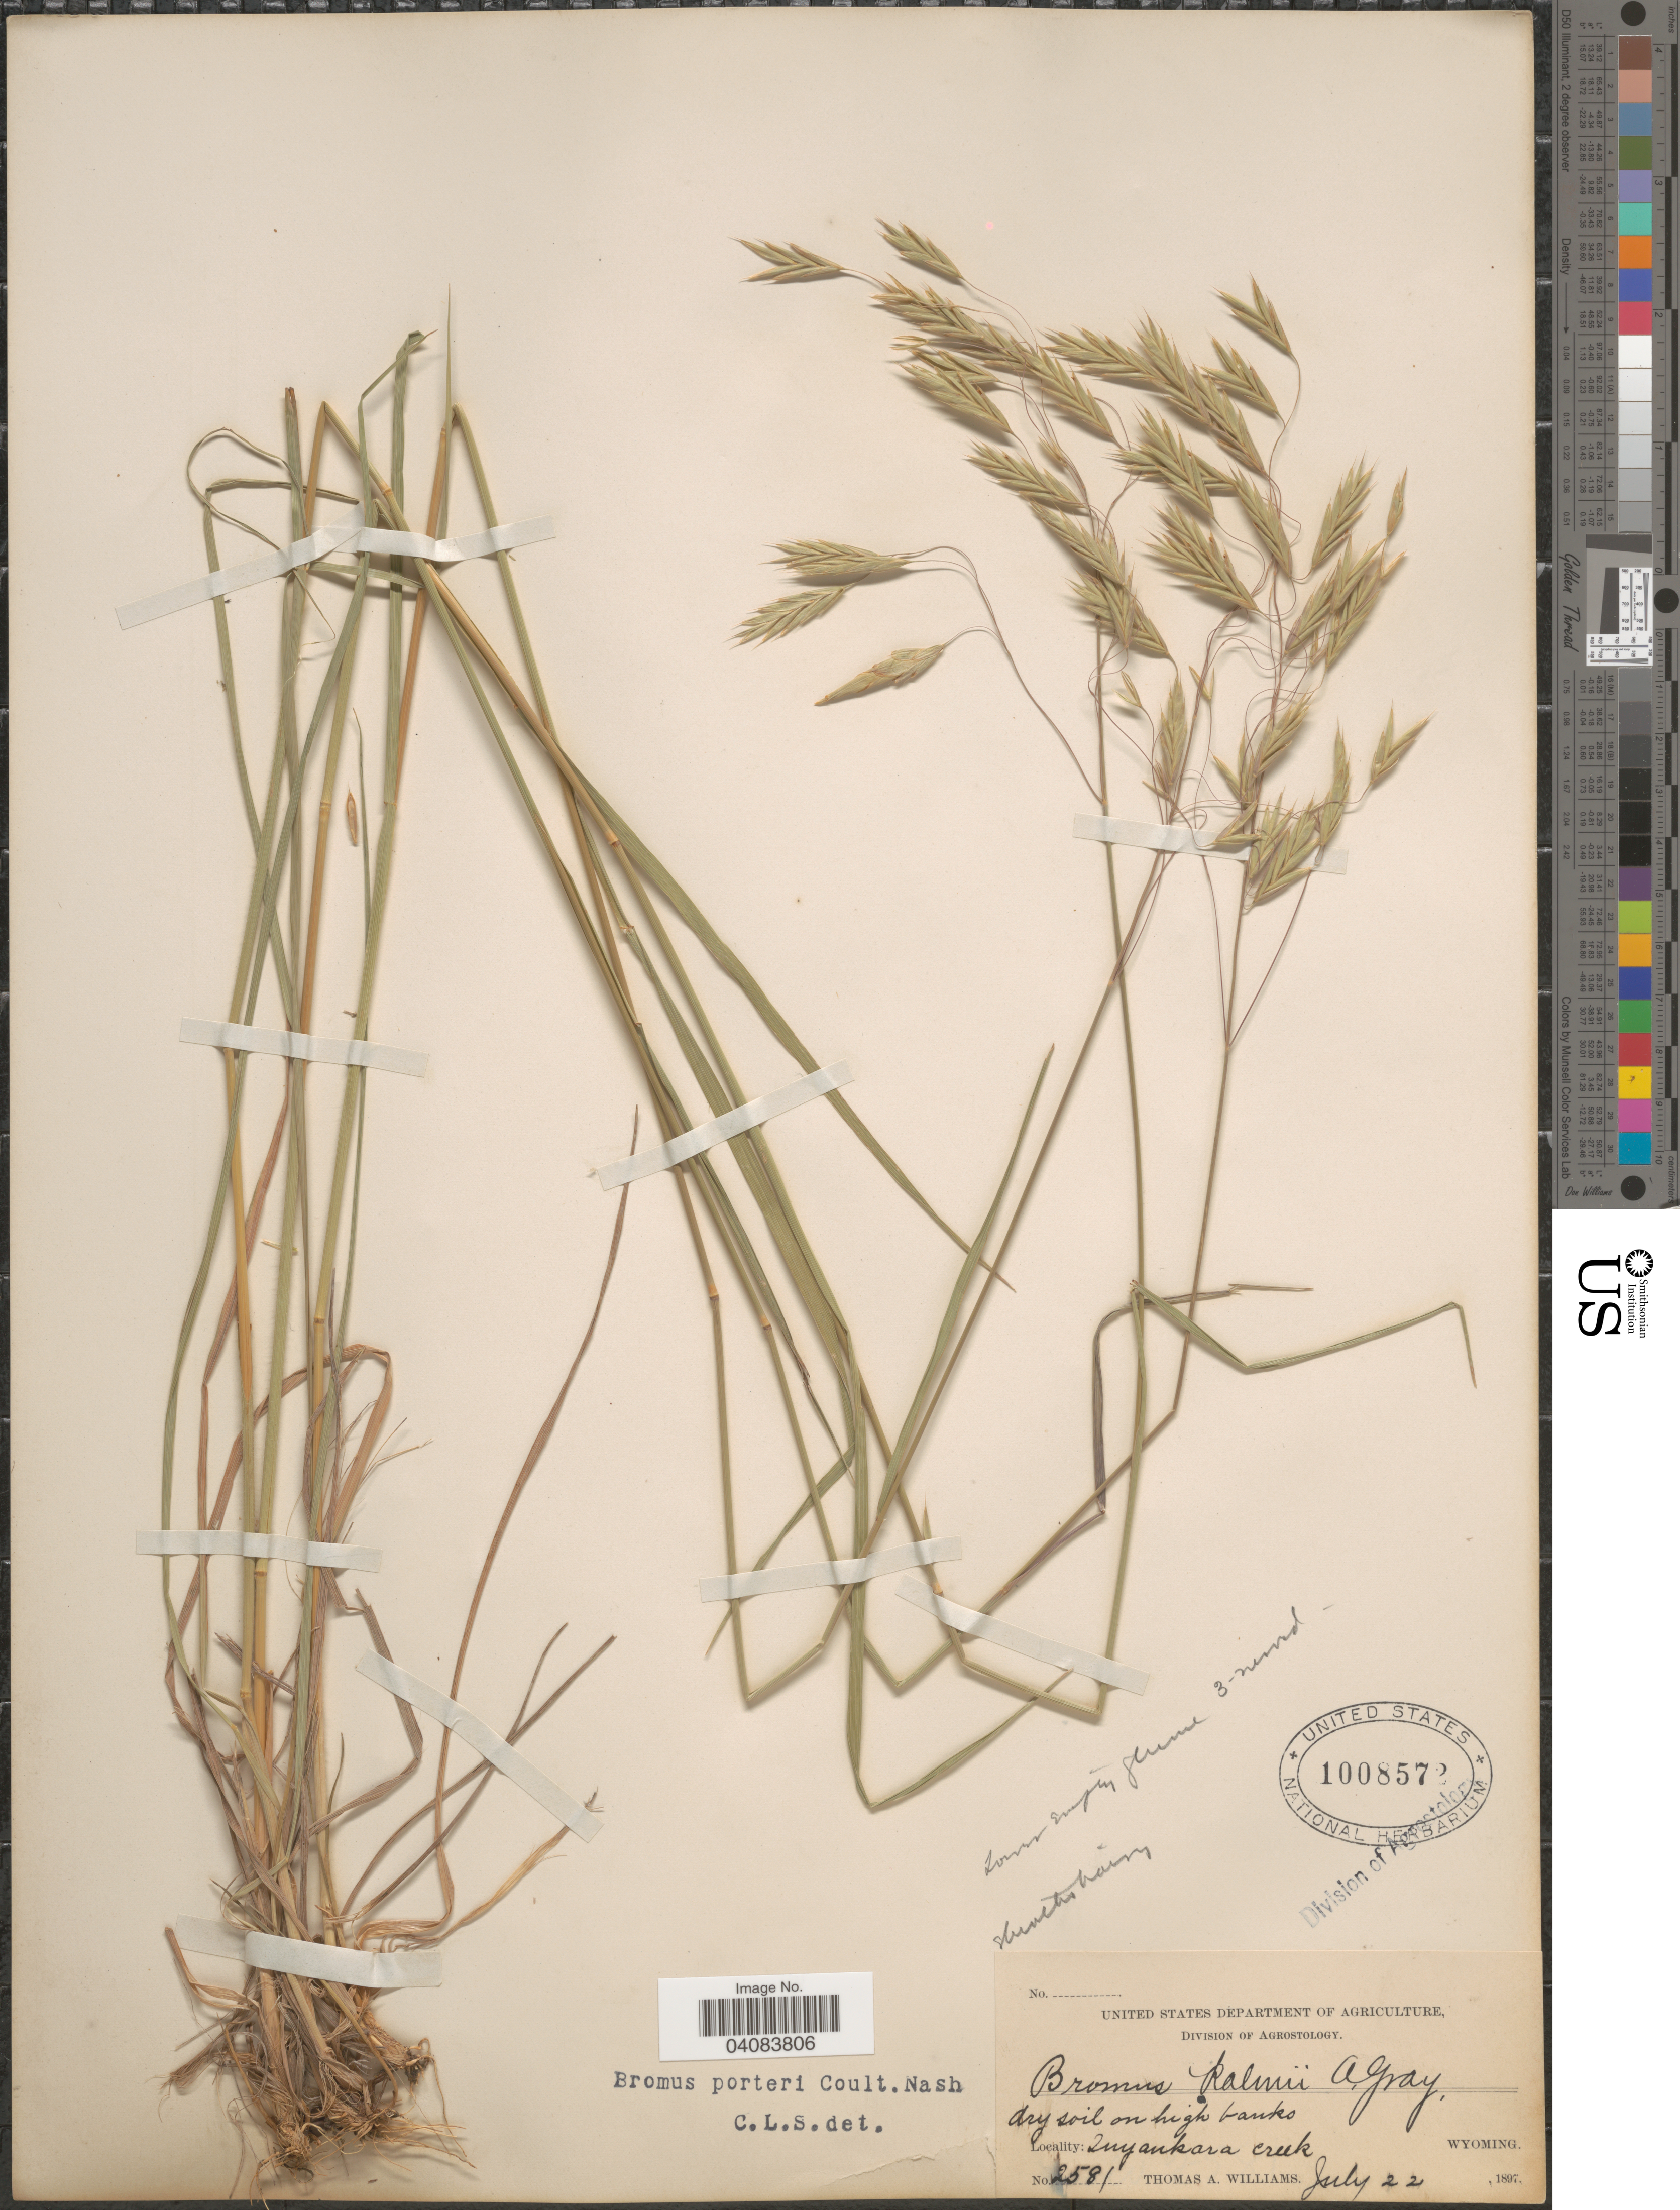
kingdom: Plantae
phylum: Tracheophyta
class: Liliopsida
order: Poales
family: Poaceae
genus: Bromus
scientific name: Bromus porteri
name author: (J.M. Coult.) Nash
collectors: T. A. Williams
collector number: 2581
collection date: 1897-07-22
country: United States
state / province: Wyoming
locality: Dry soil on high banks. Zuyankara creek.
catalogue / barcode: US 1008572